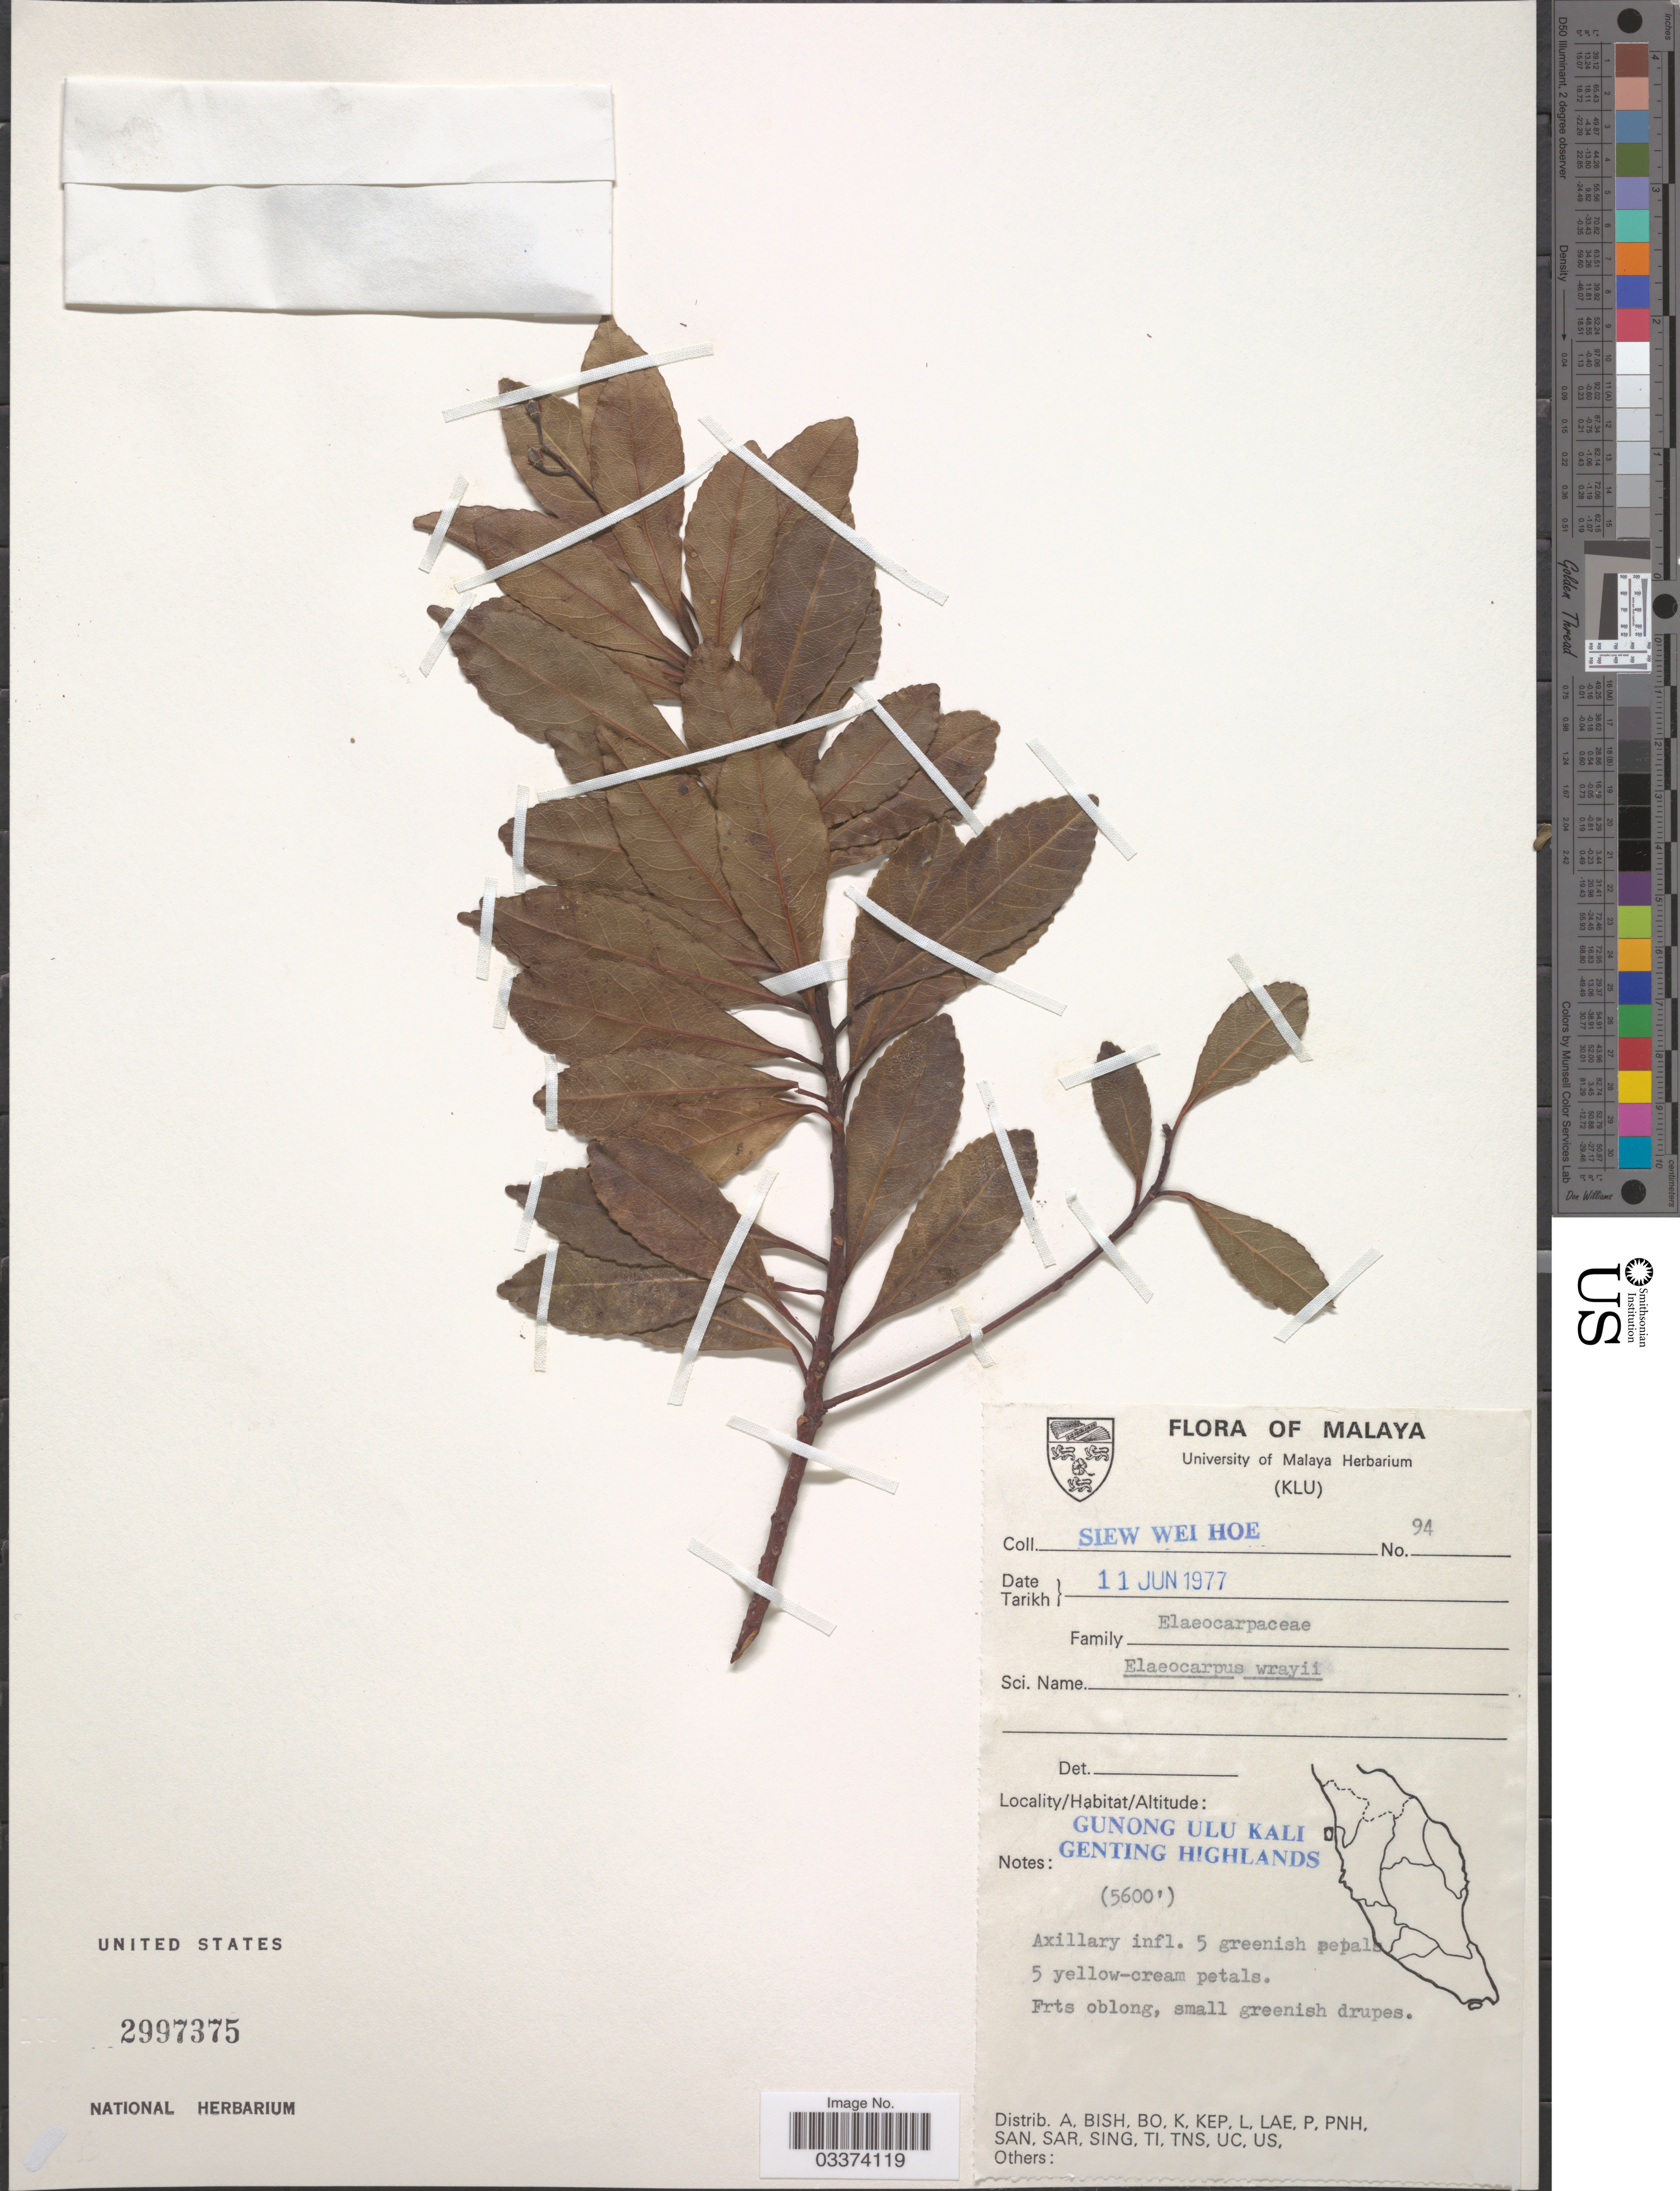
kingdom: Plantae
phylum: Tracheophyta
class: Magnoliopsida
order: Oxalidales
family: Elaeocarpaceae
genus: Elaeocarpus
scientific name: Elaeocarpus wrayi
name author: King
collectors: W. H. Siew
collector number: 94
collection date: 1977-06-11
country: Malaysia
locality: Malaya. Gunong Ulu Kali. Genting Highlands.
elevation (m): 1707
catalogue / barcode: US 2997375